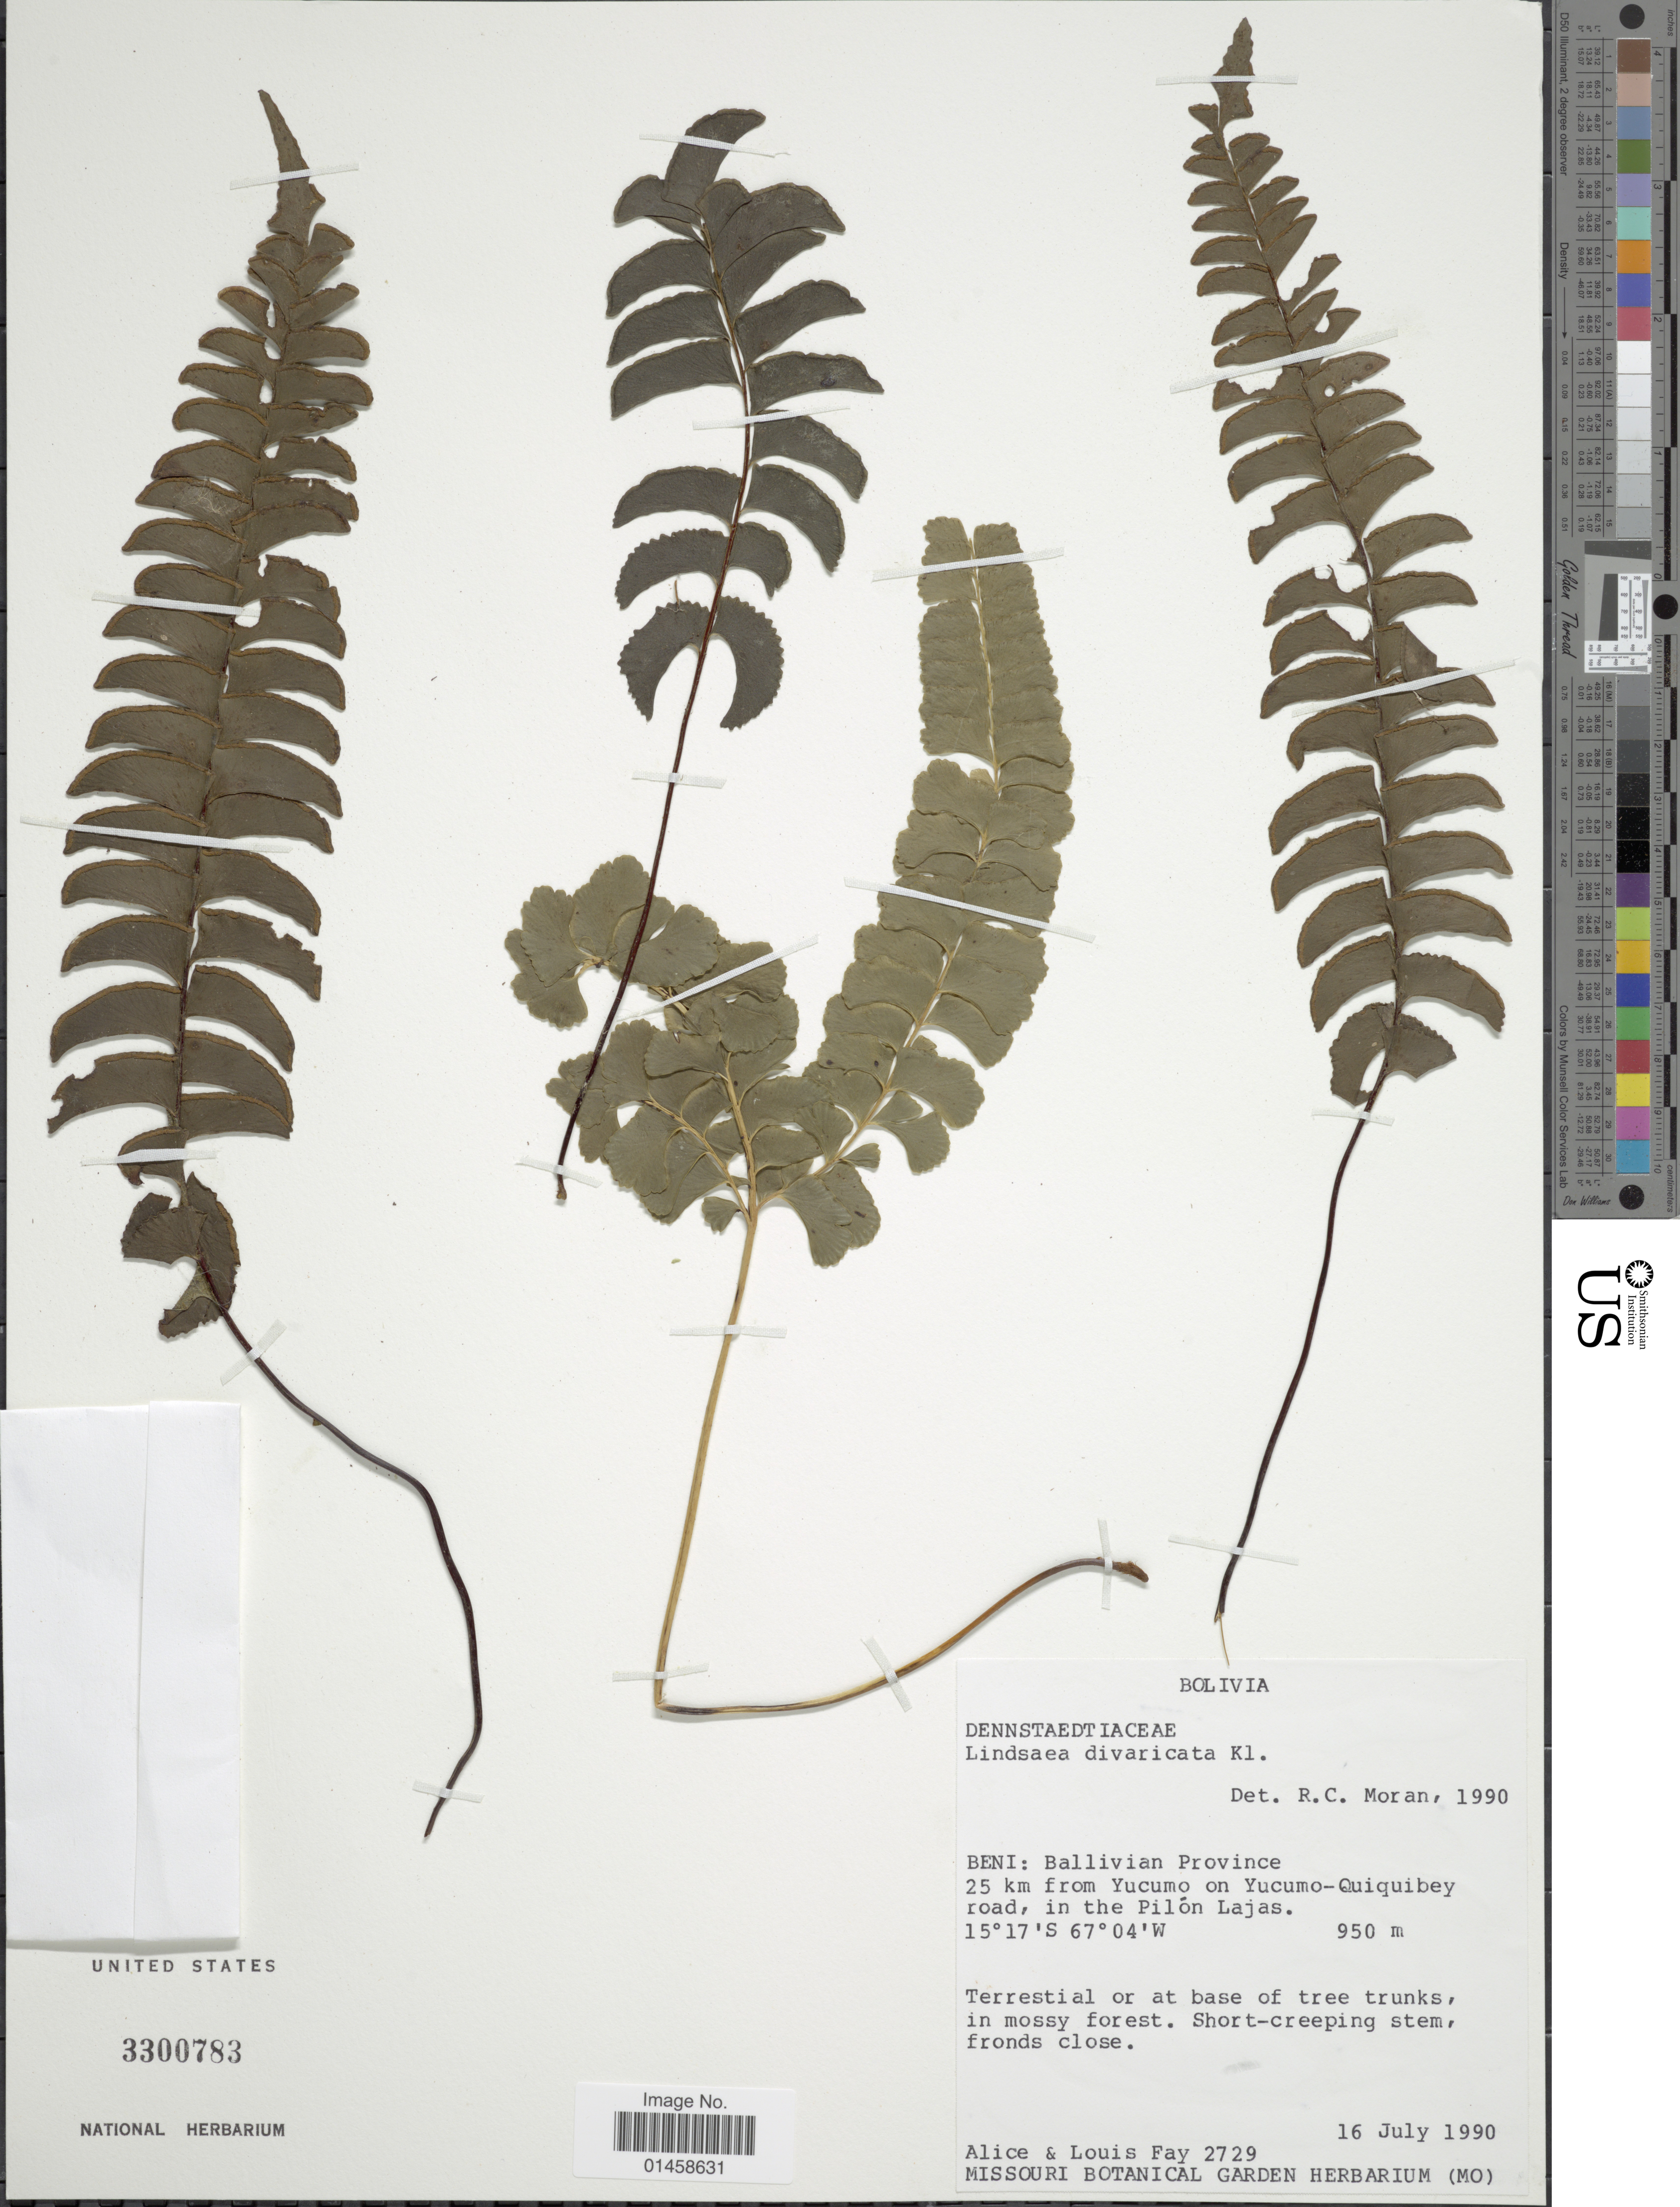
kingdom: Plantae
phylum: Tracheophyta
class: Polypodiopsida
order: Polypodiales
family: Lindsaeaceae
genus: Lindsaea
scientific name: Lindsaea divaricata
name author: Klotzsch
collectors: A. Fay & L. Fay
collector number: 2729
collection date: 1990-07-16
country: Bolivia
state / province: Beni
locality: Ballivian Province, 25 km from Yucomo on Yucumo-Quiquibey road, in the Pilón Lajas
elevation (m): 950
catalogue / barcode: US 3300783